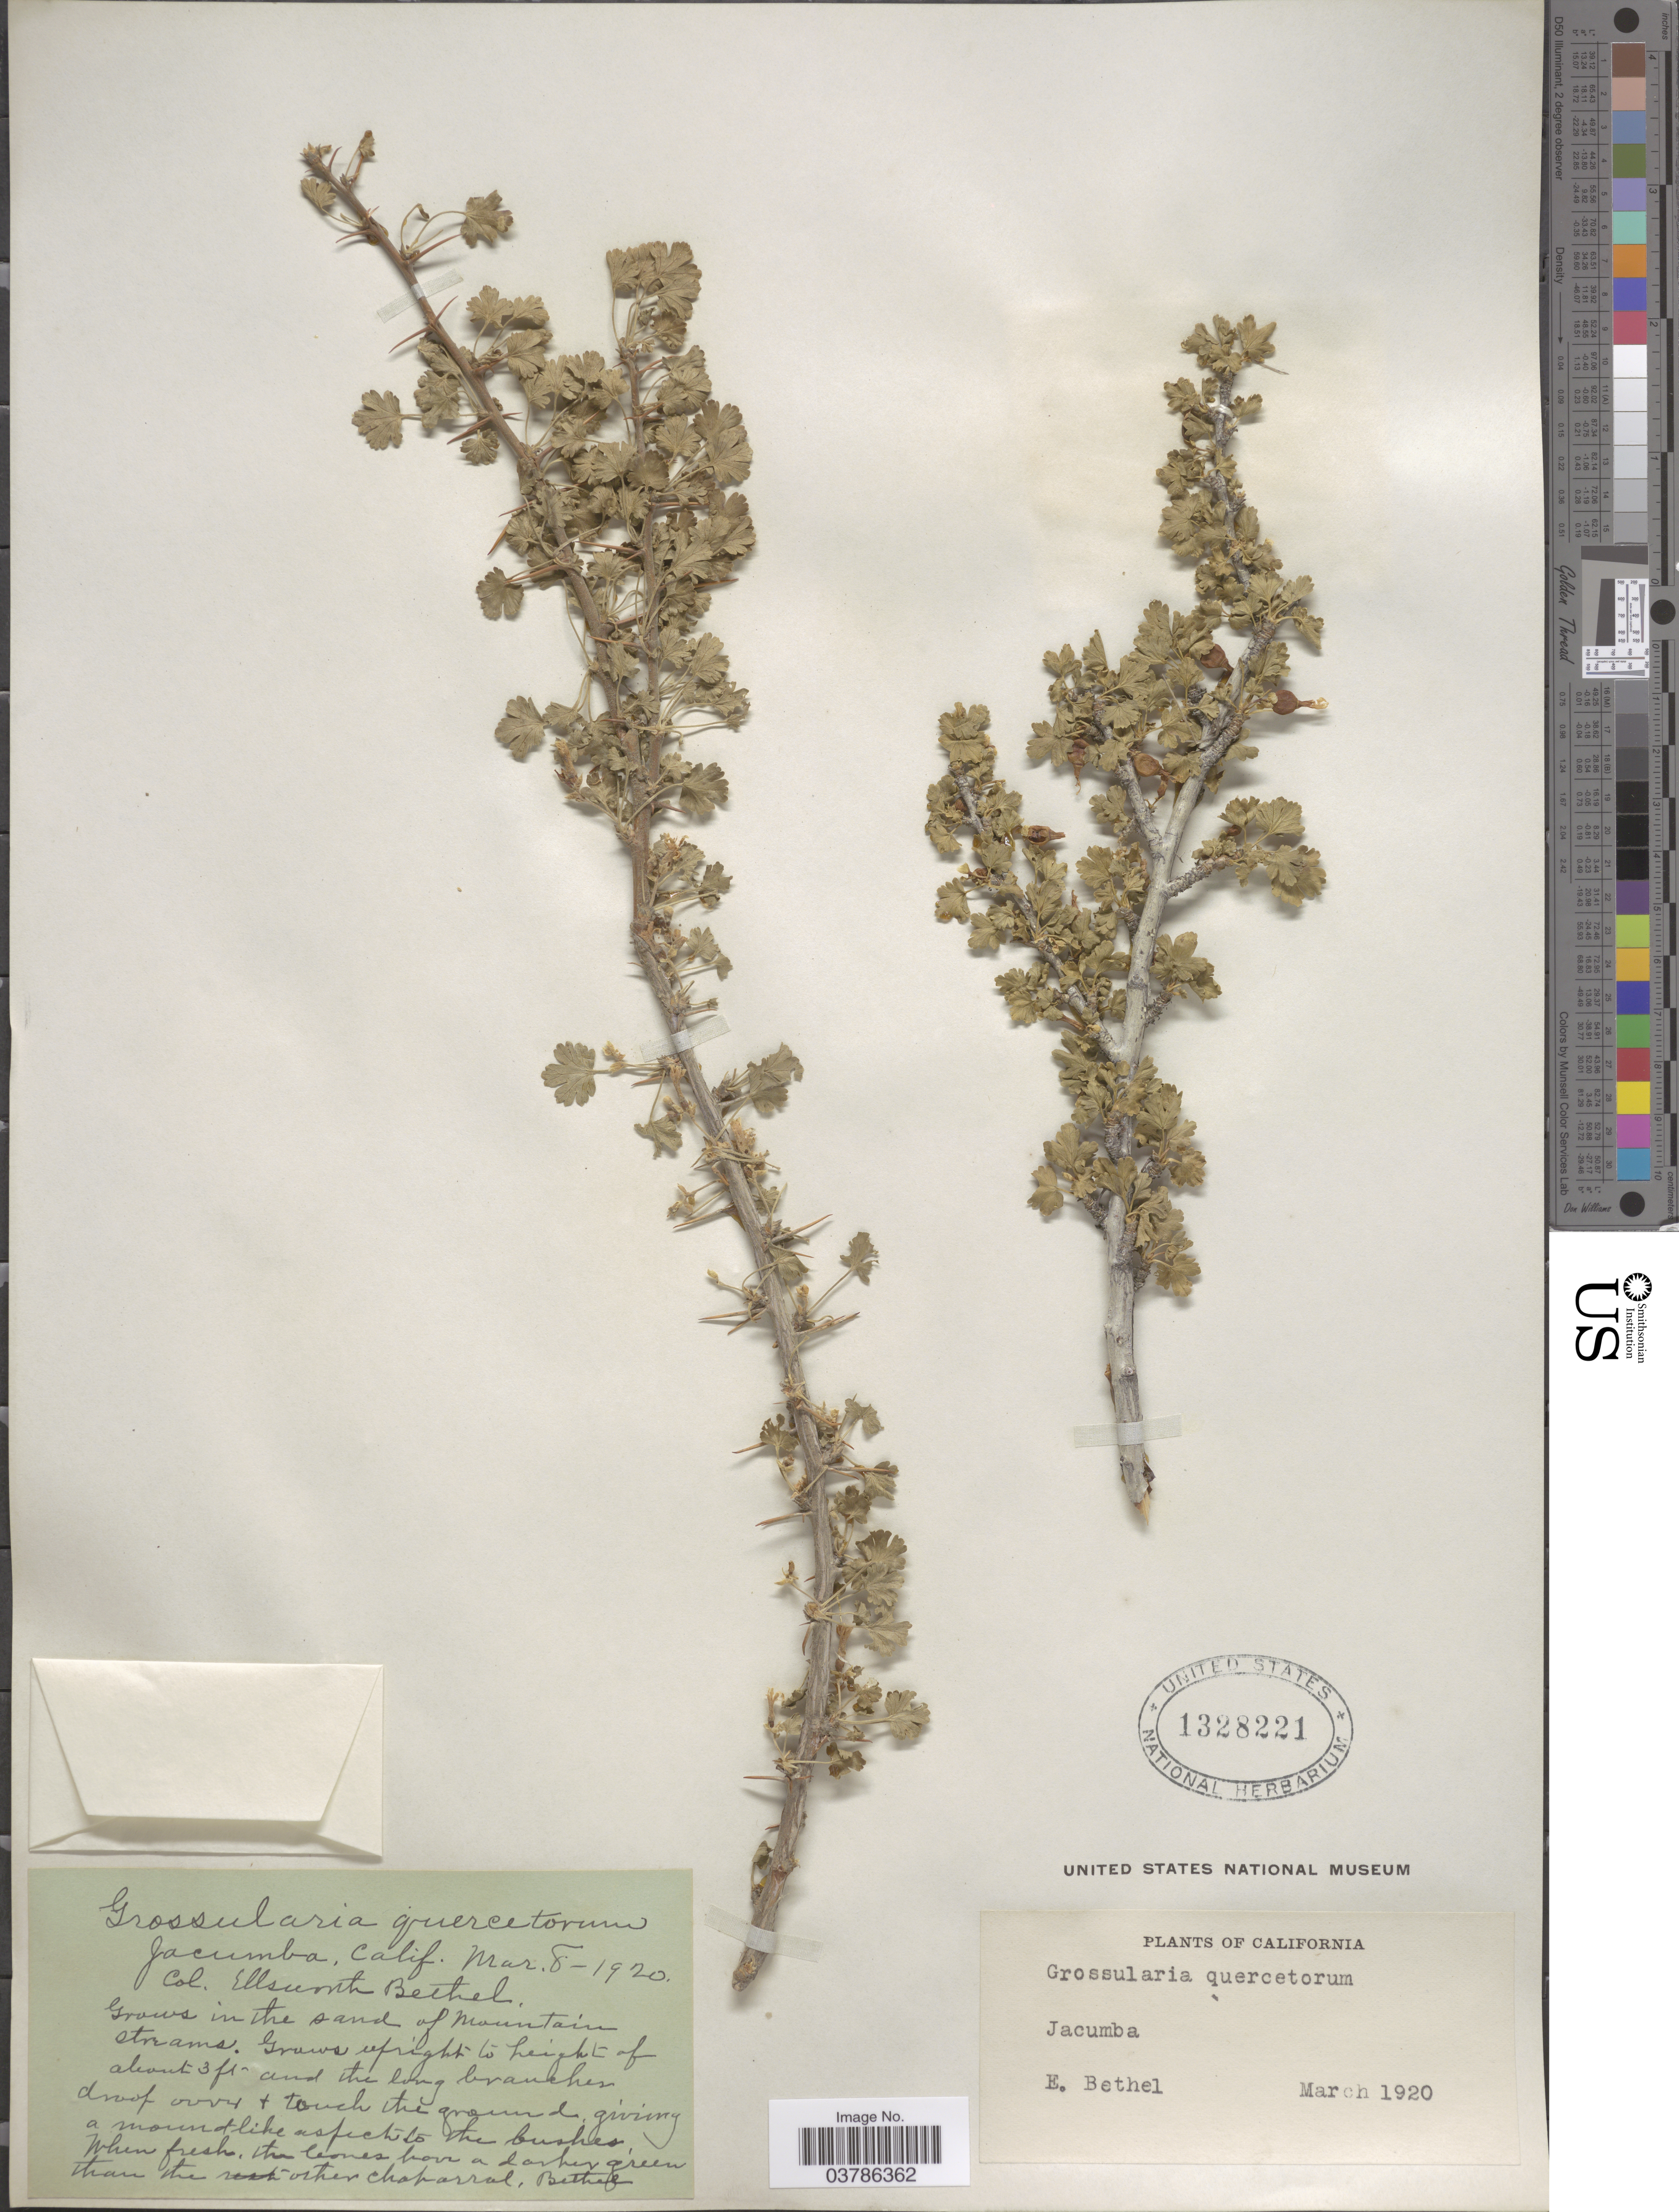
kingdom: Plantae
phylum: Tracheophyta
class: Magnoliopsida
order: Saxifragales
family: Grossulariaceae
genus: Ribes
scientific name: Ribes quercetorum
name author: Greene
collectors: E. Bethel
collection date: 1920-03-08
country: United States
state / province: California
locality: Jacumba.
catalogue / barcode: US 1328221